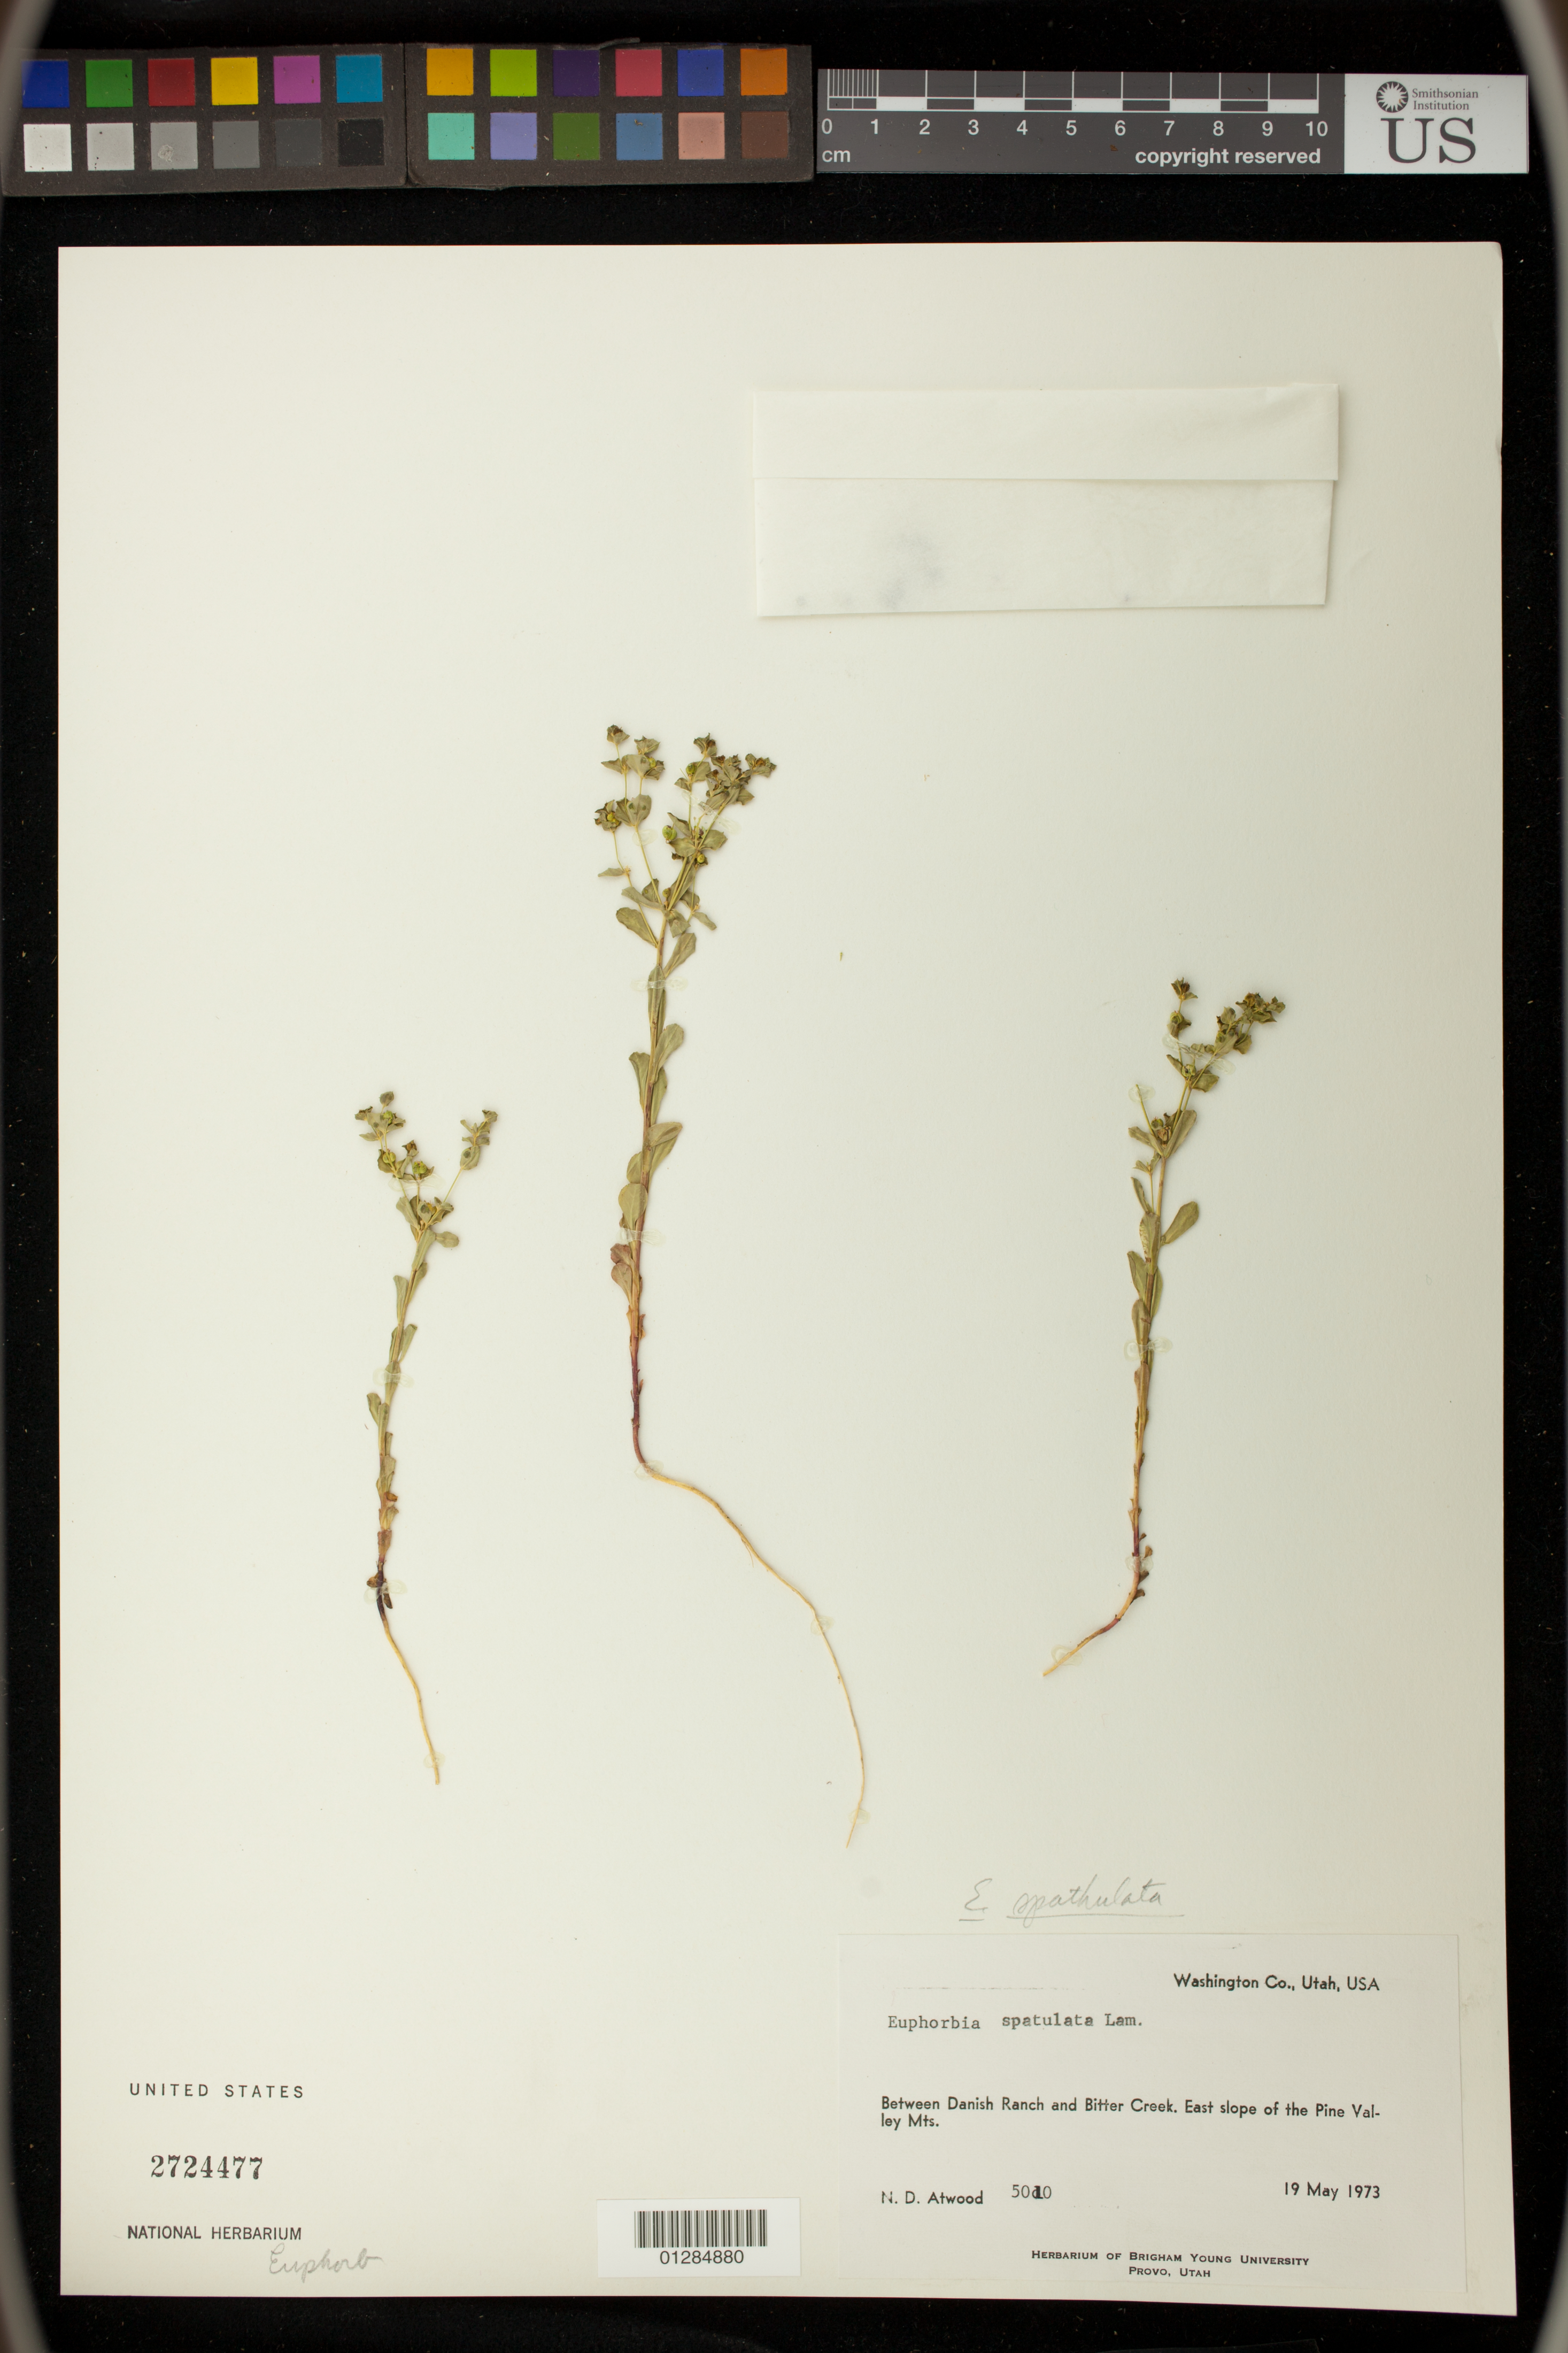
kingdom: Plantae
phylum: Tracheophyta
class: Magnoliopsida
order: Malpighiales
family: Euphorbiaceae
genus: Euphorbia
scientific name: Euphorbia spathulata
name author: Lam.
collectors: N. Atwood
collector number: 5010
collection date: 1973-05-19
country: United States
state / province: Utah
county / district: Washington County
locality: Between Danish Ranch and Bitter Creek. East slope of the Pine Valley Mts.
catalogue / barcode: US 2724477